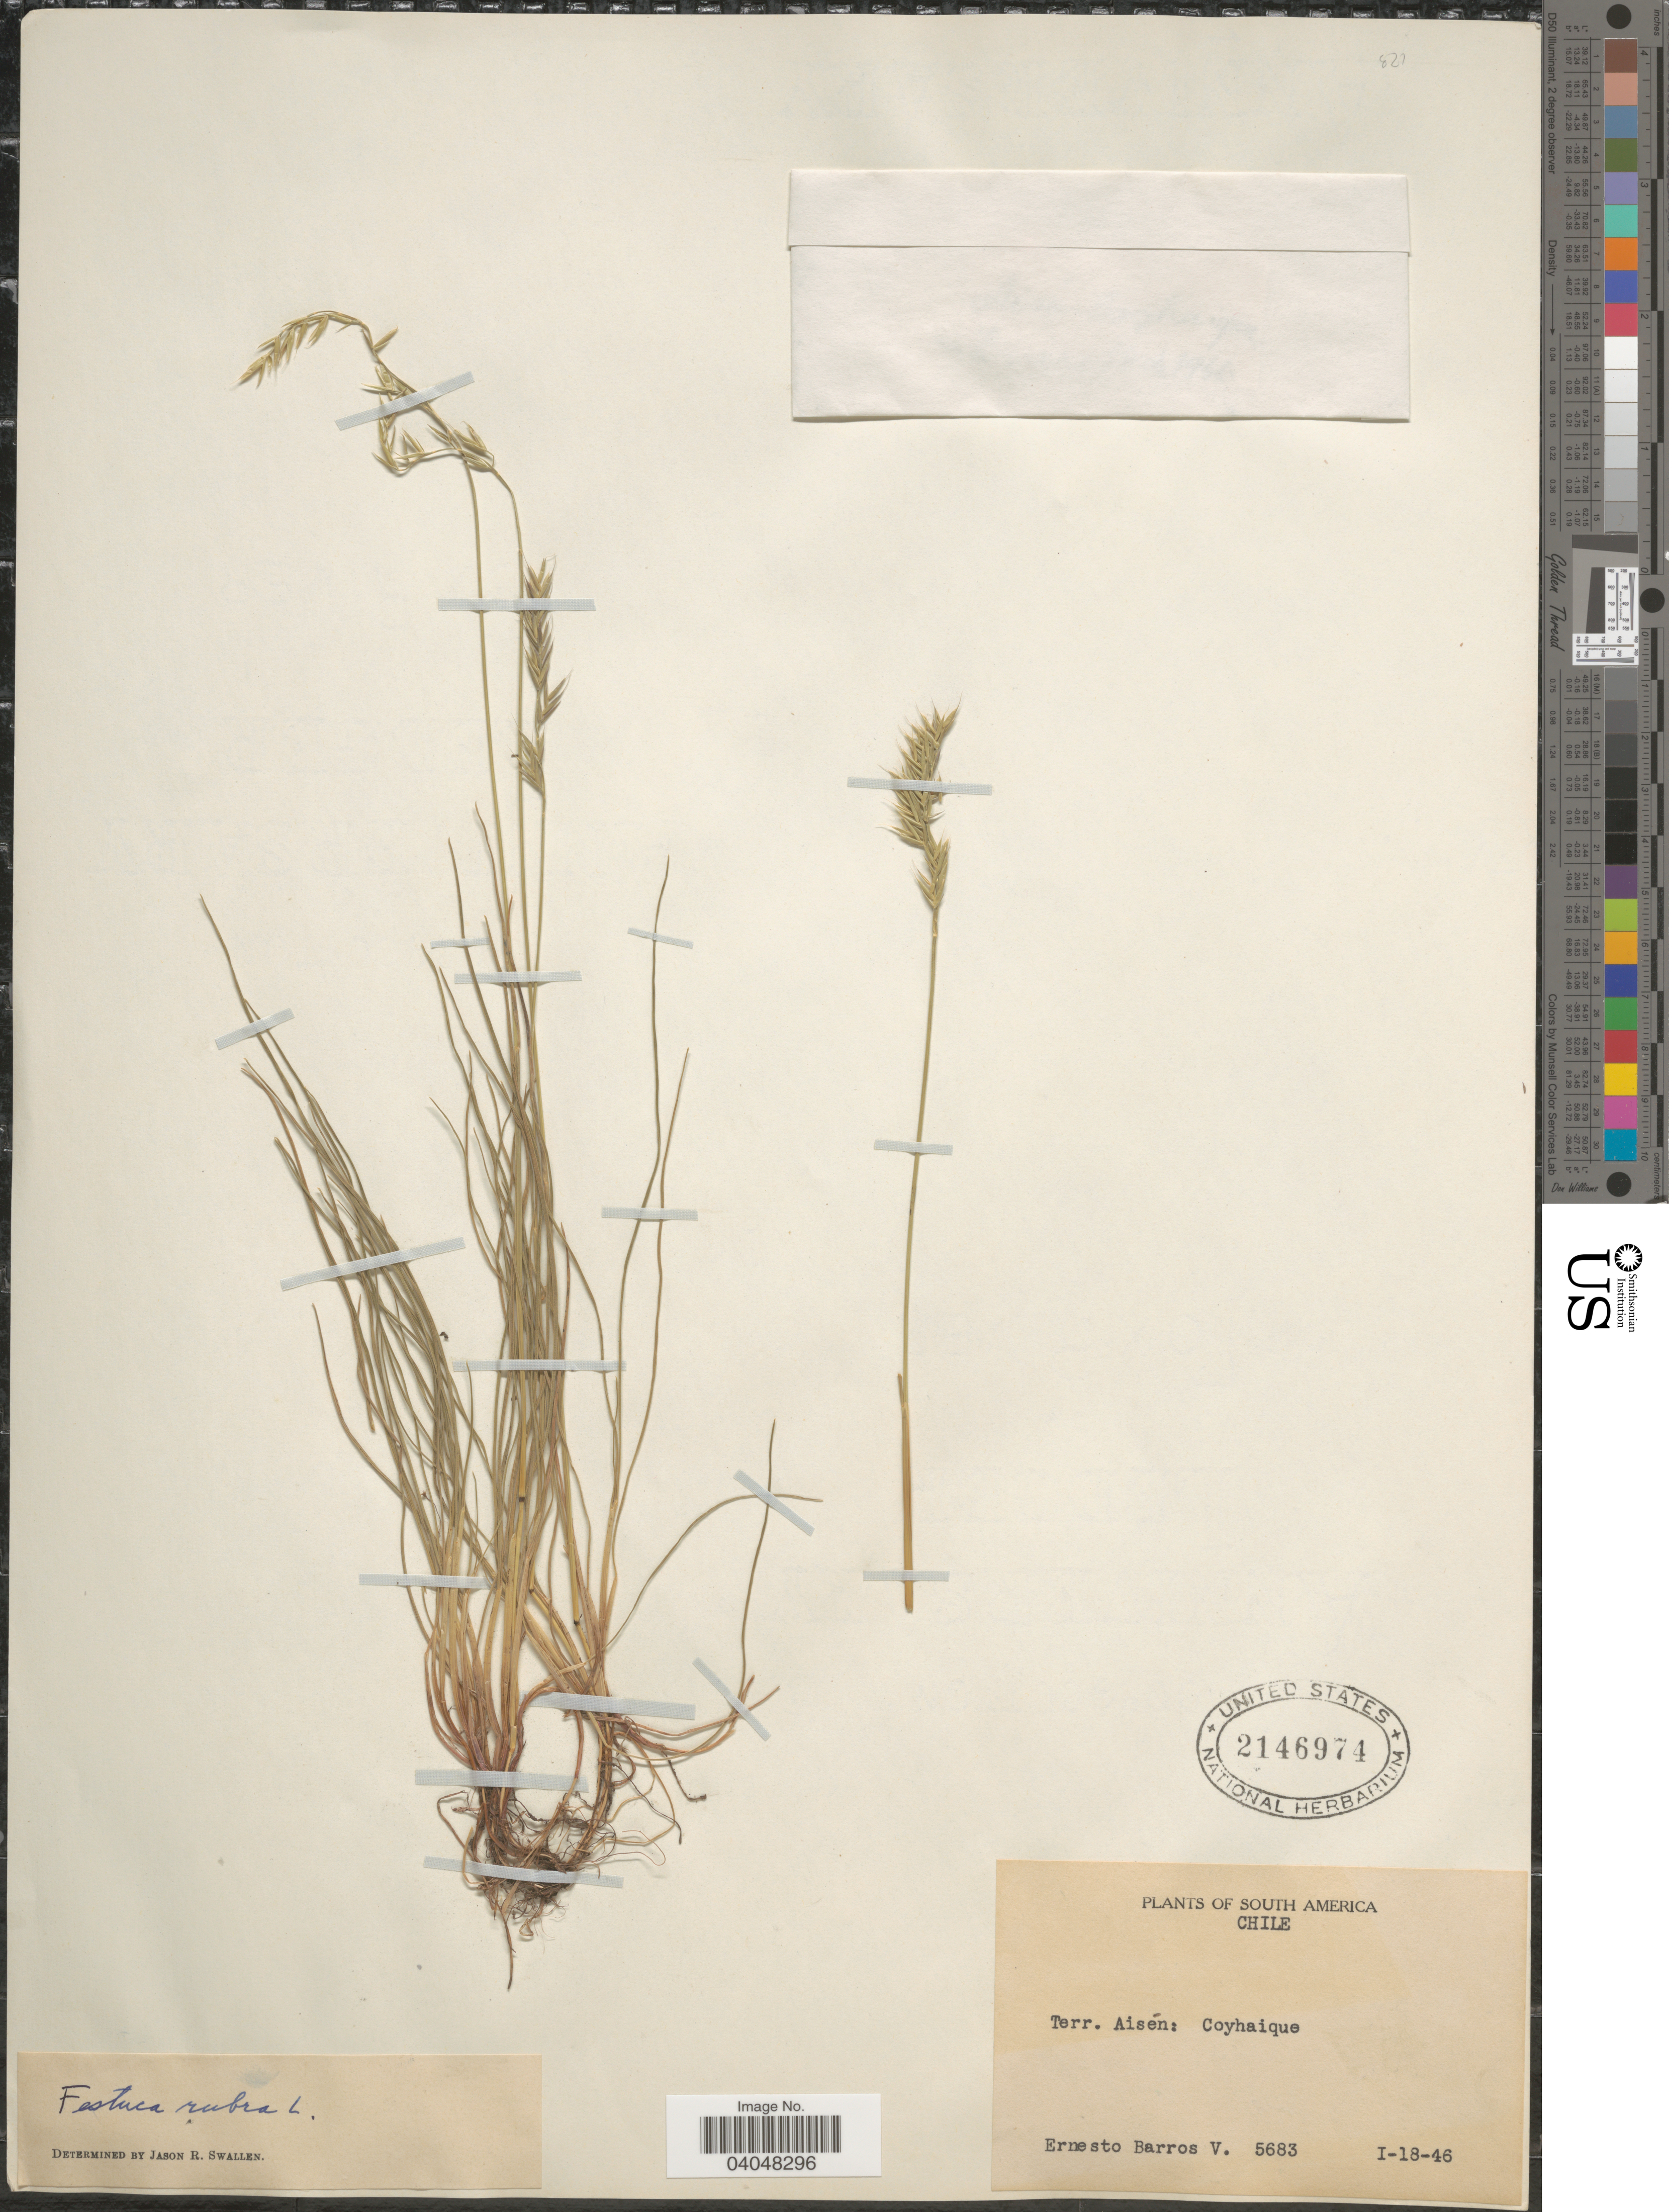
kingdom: Plantae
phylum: Tracheophyta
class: Liliopsida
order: Poales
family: Poaceae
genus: Festuca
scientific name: Festuca rubra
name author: L.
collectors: E. Barros V.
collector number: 5683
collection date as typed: Transcribed d/m/y: 18/1/46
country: Chile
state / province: Aisén (XI)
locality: Terr. Aisén: Coyhaique.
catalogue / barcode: US 2146974